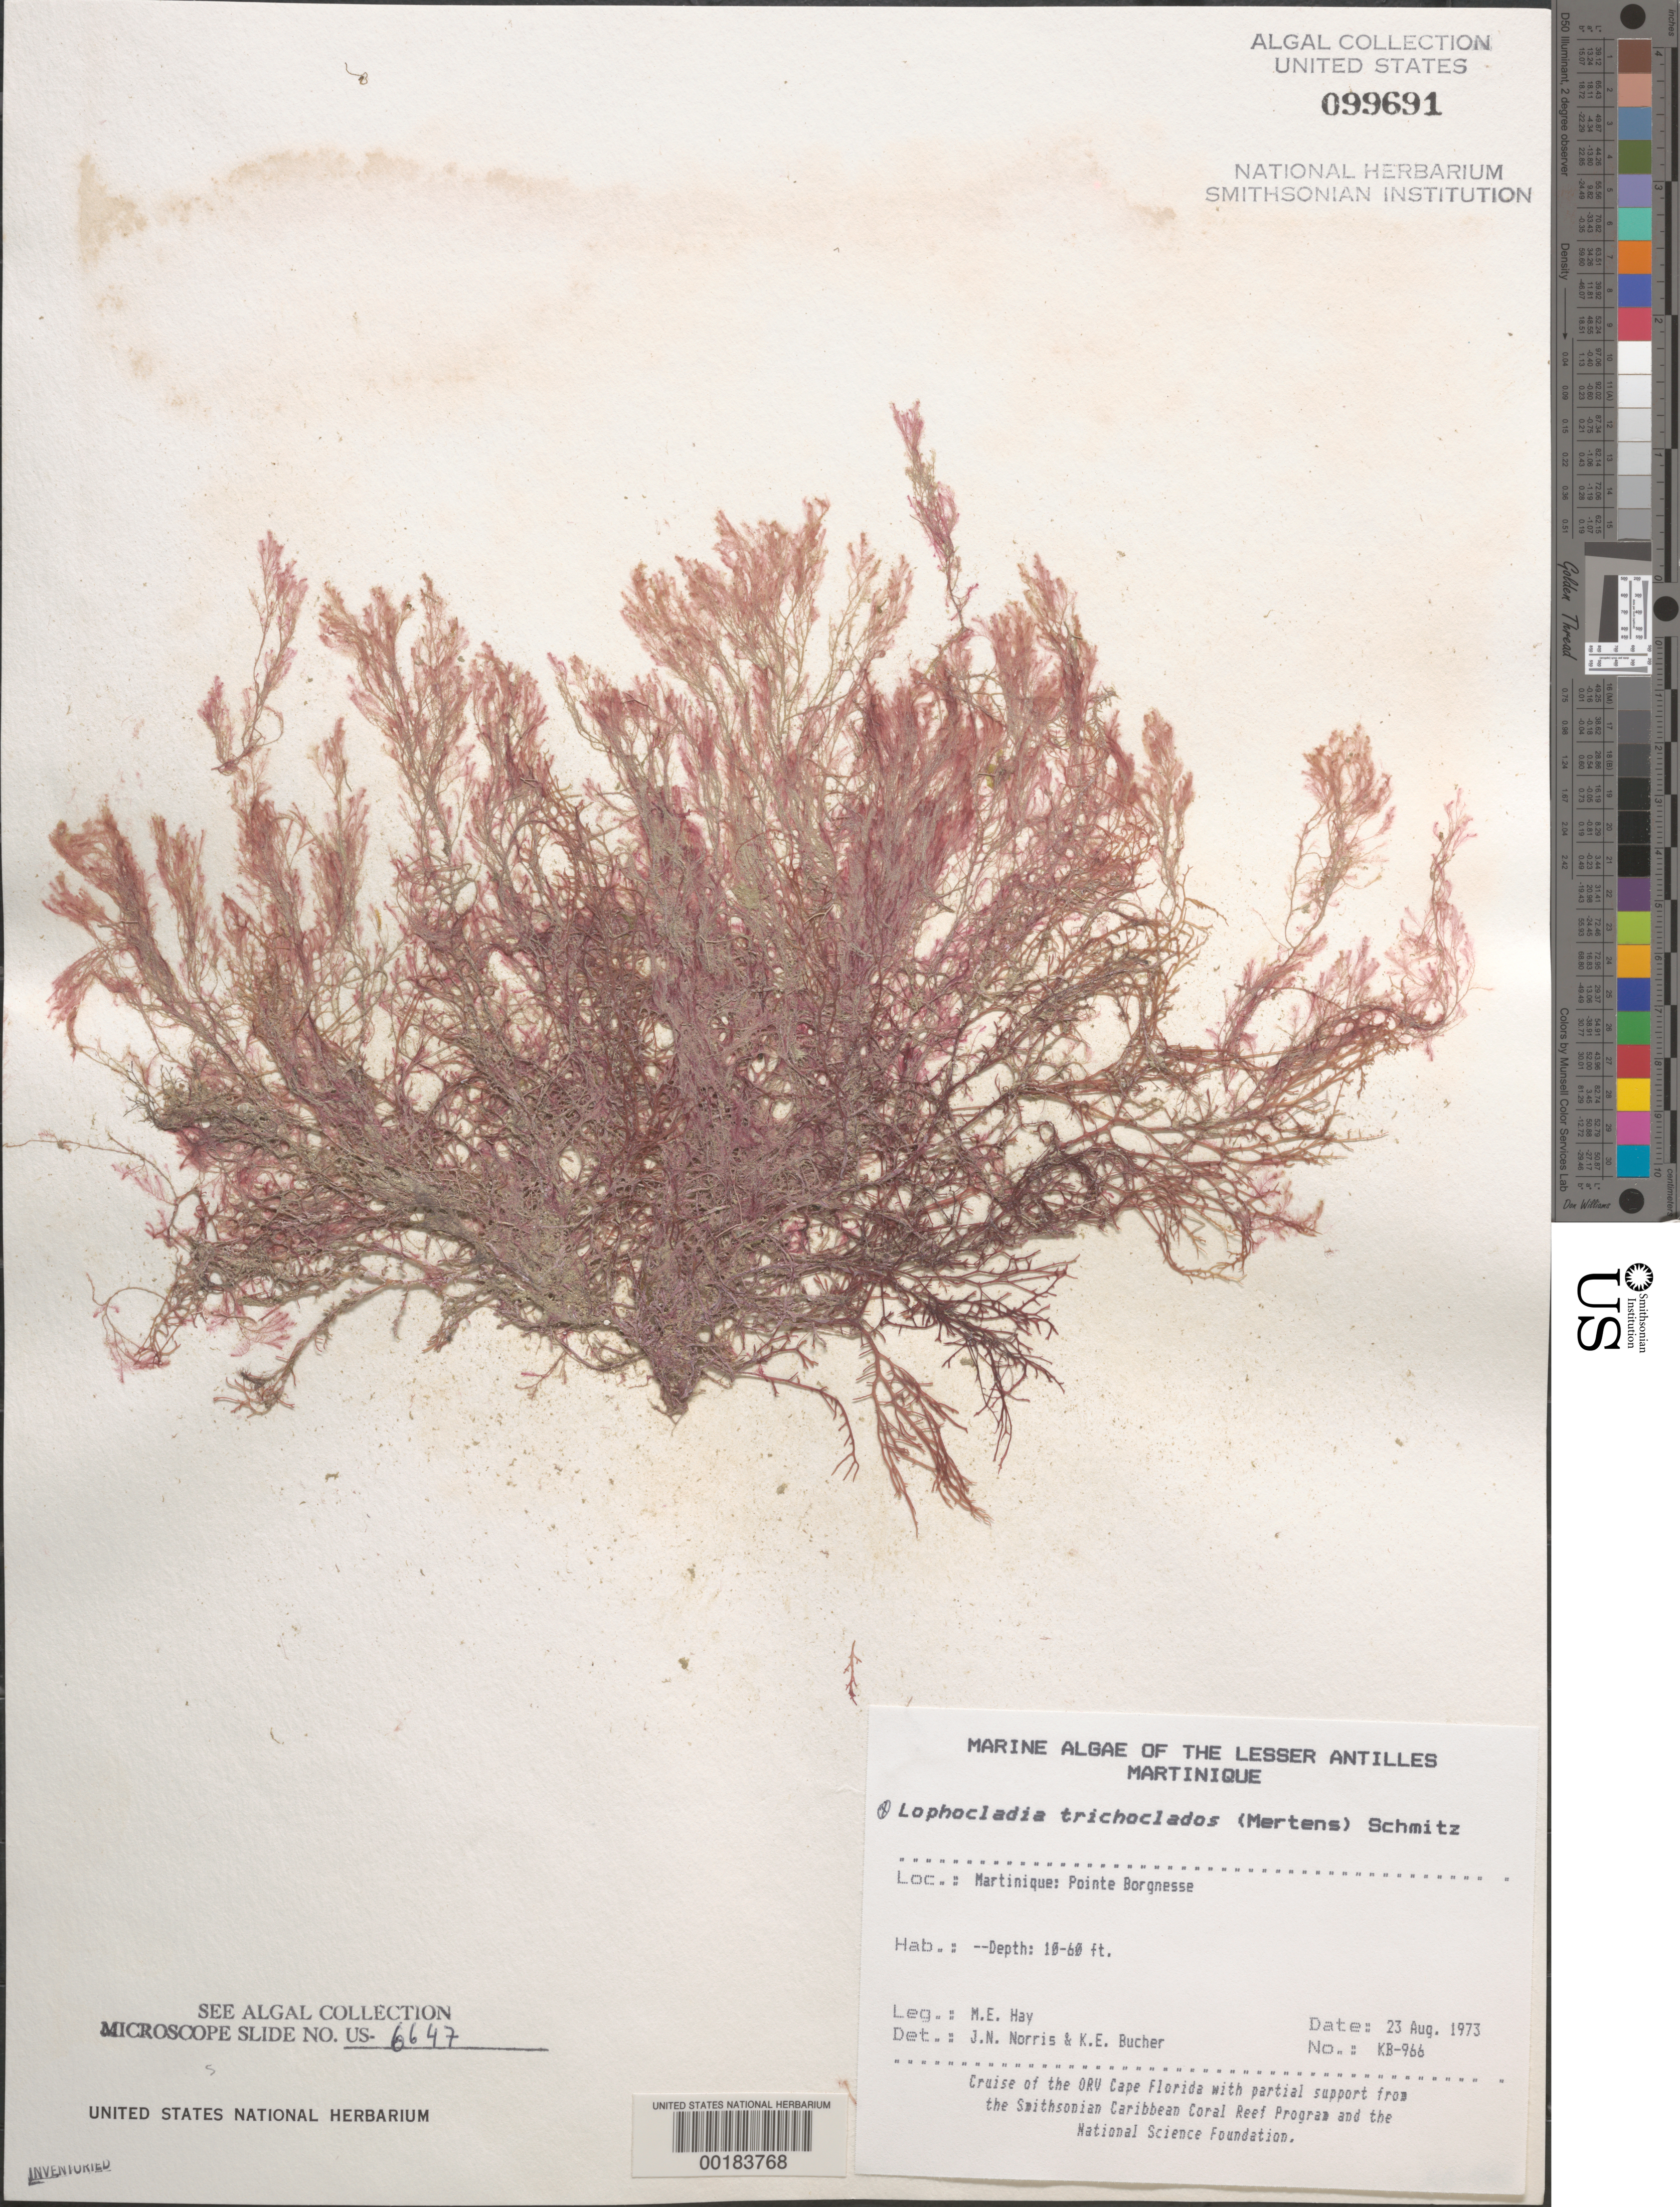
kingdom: Plantae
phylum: Rhodophyta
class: Florideophyceae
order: Ceramiales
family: Rhodomelaceae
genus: Lophocladia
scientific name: Lophocladia trichoclados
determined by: Norris, J. N.; Bucher, K. E.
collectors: M. E. Hay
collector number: KB-966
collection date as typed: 23 Aug 1985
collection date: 1985-08-23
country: Martinique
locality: Pointe Borgnesse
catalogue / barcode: US 99691